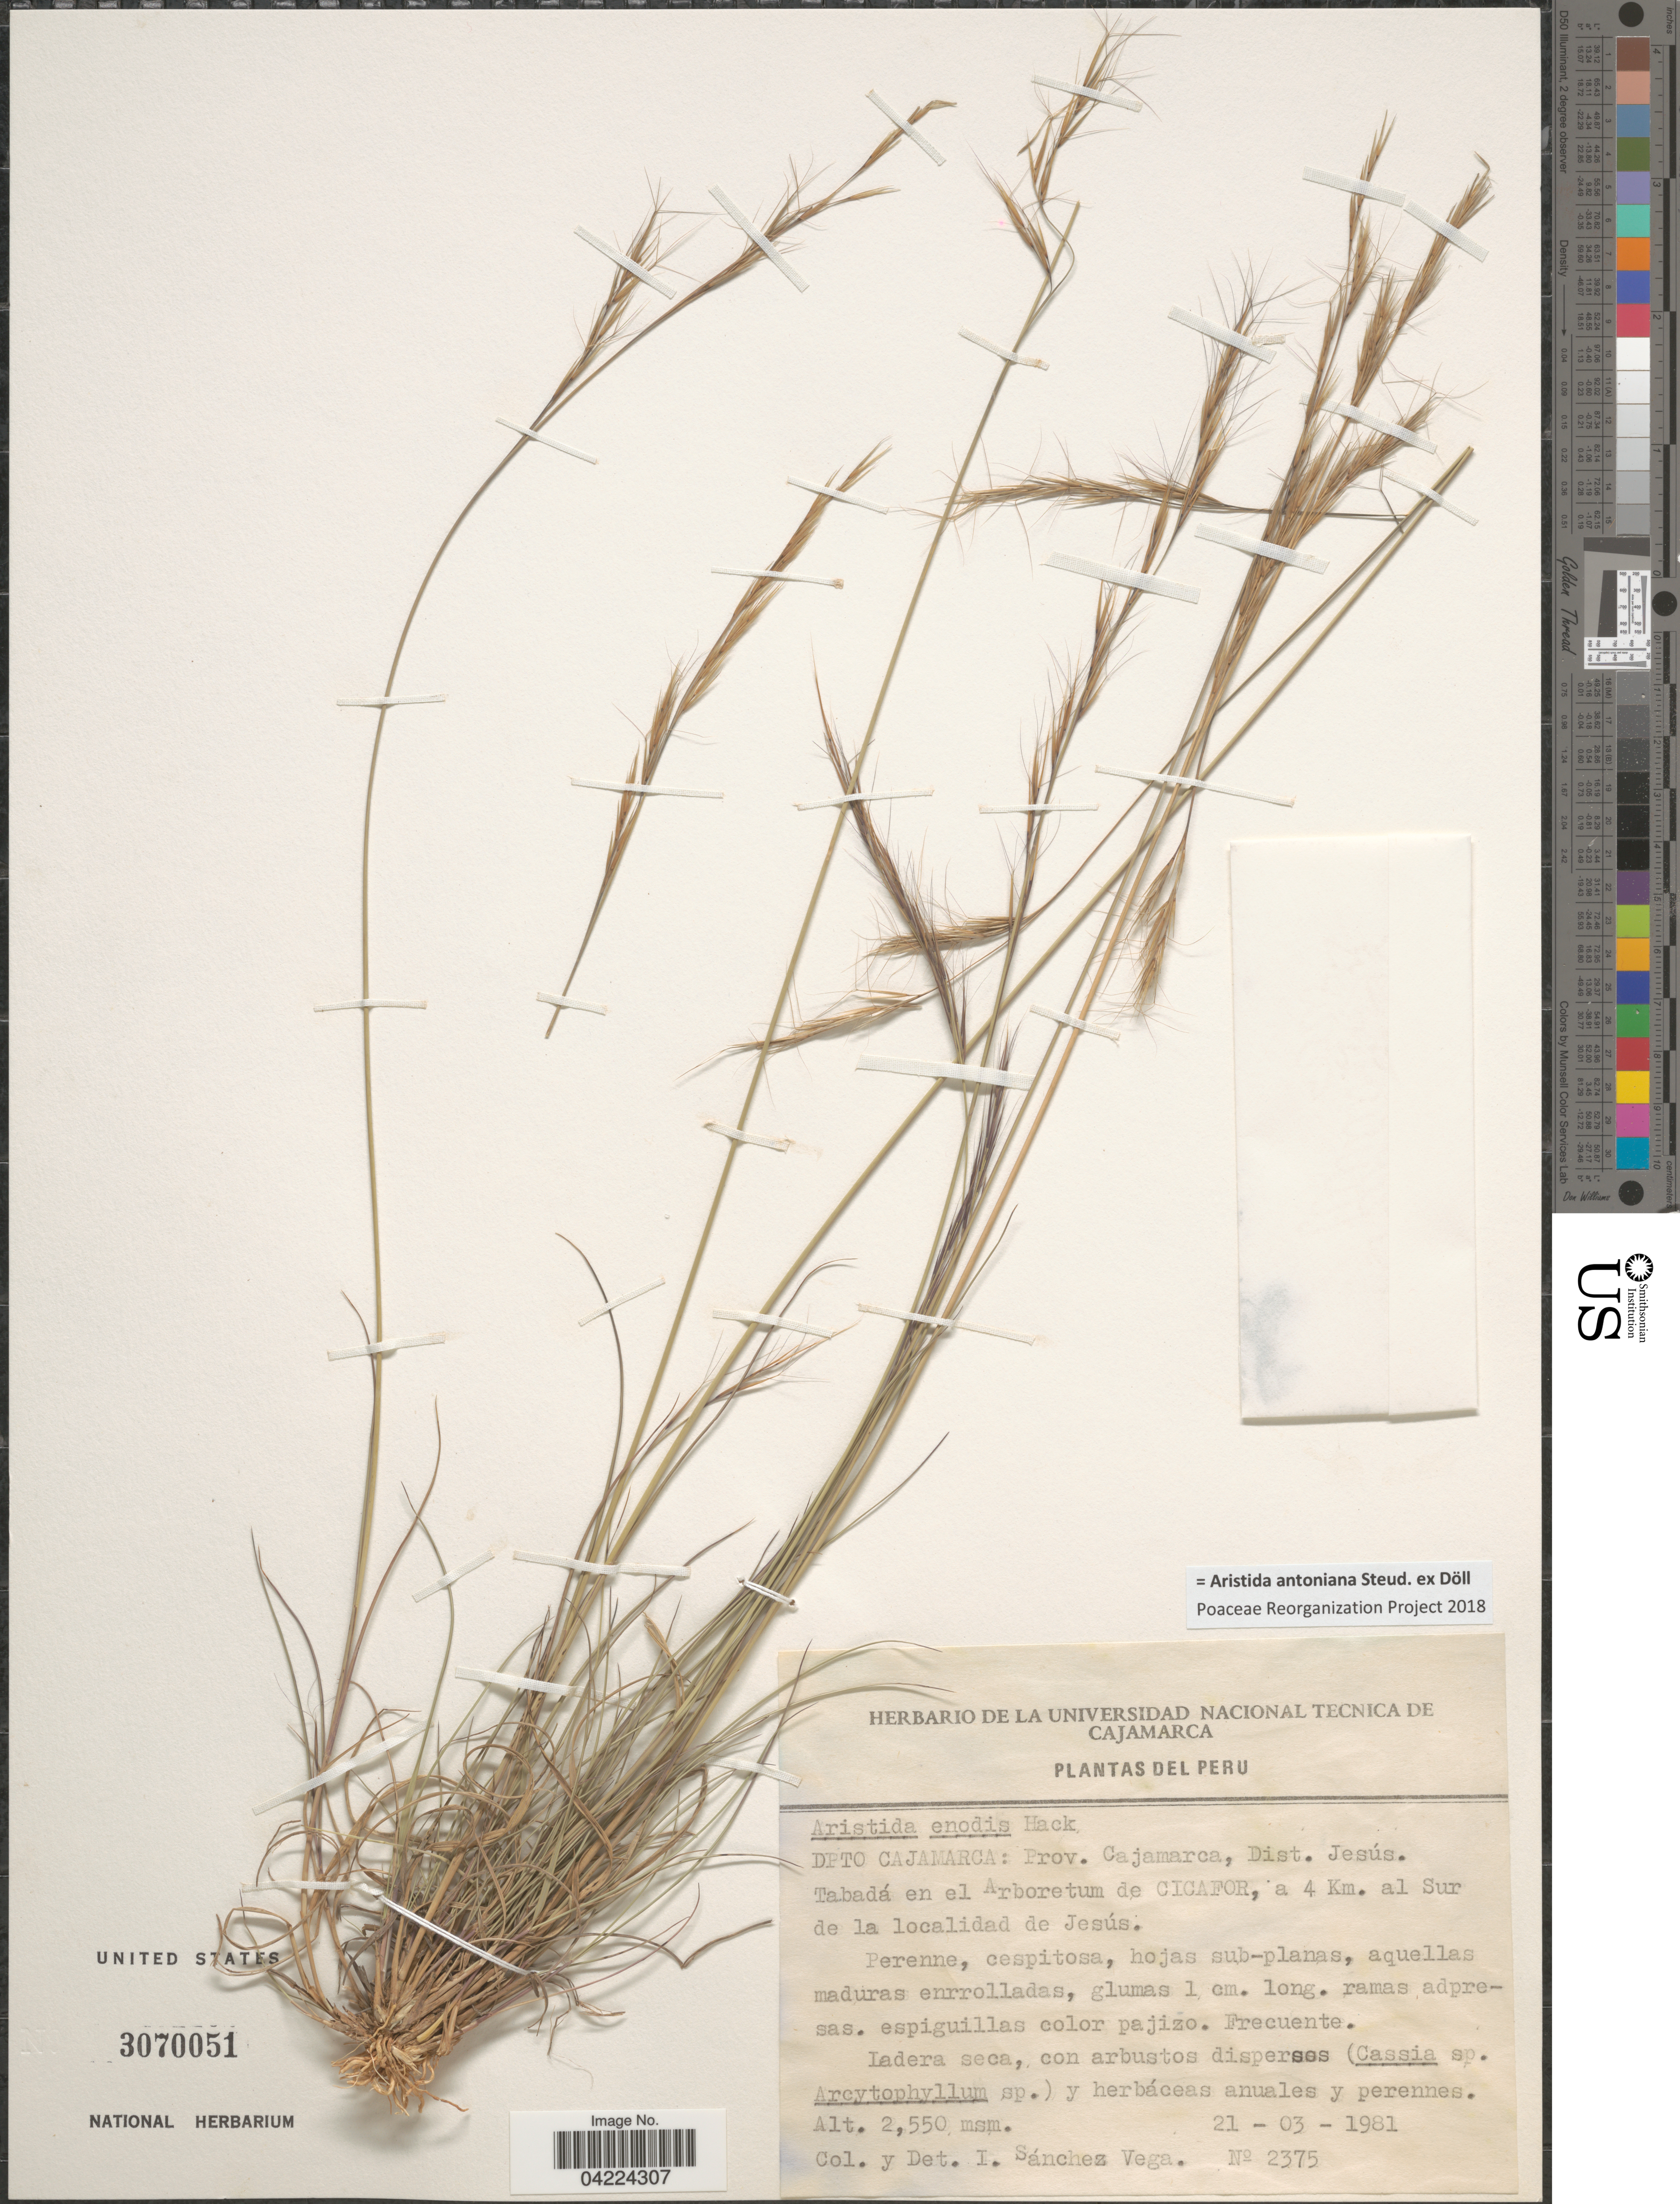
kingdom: Plantae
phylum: Tracheophyta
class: Liliopsida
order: Poales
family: Poaceae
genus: Aristida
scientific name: Aristida antoniana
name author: Steud. ex Henr.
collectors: I. Sánchez Vega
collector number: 2375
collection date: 1981-03-21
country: Peru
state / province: Cajamarca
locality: Dpto Cajamarca: Prov. Cajamarca, Distr. Jesús. Tabadá en el Arboretum de Cicafor, a 4 Km. al Sur de la localidad de Jesús.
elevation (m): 2550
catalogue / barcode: US 3070051